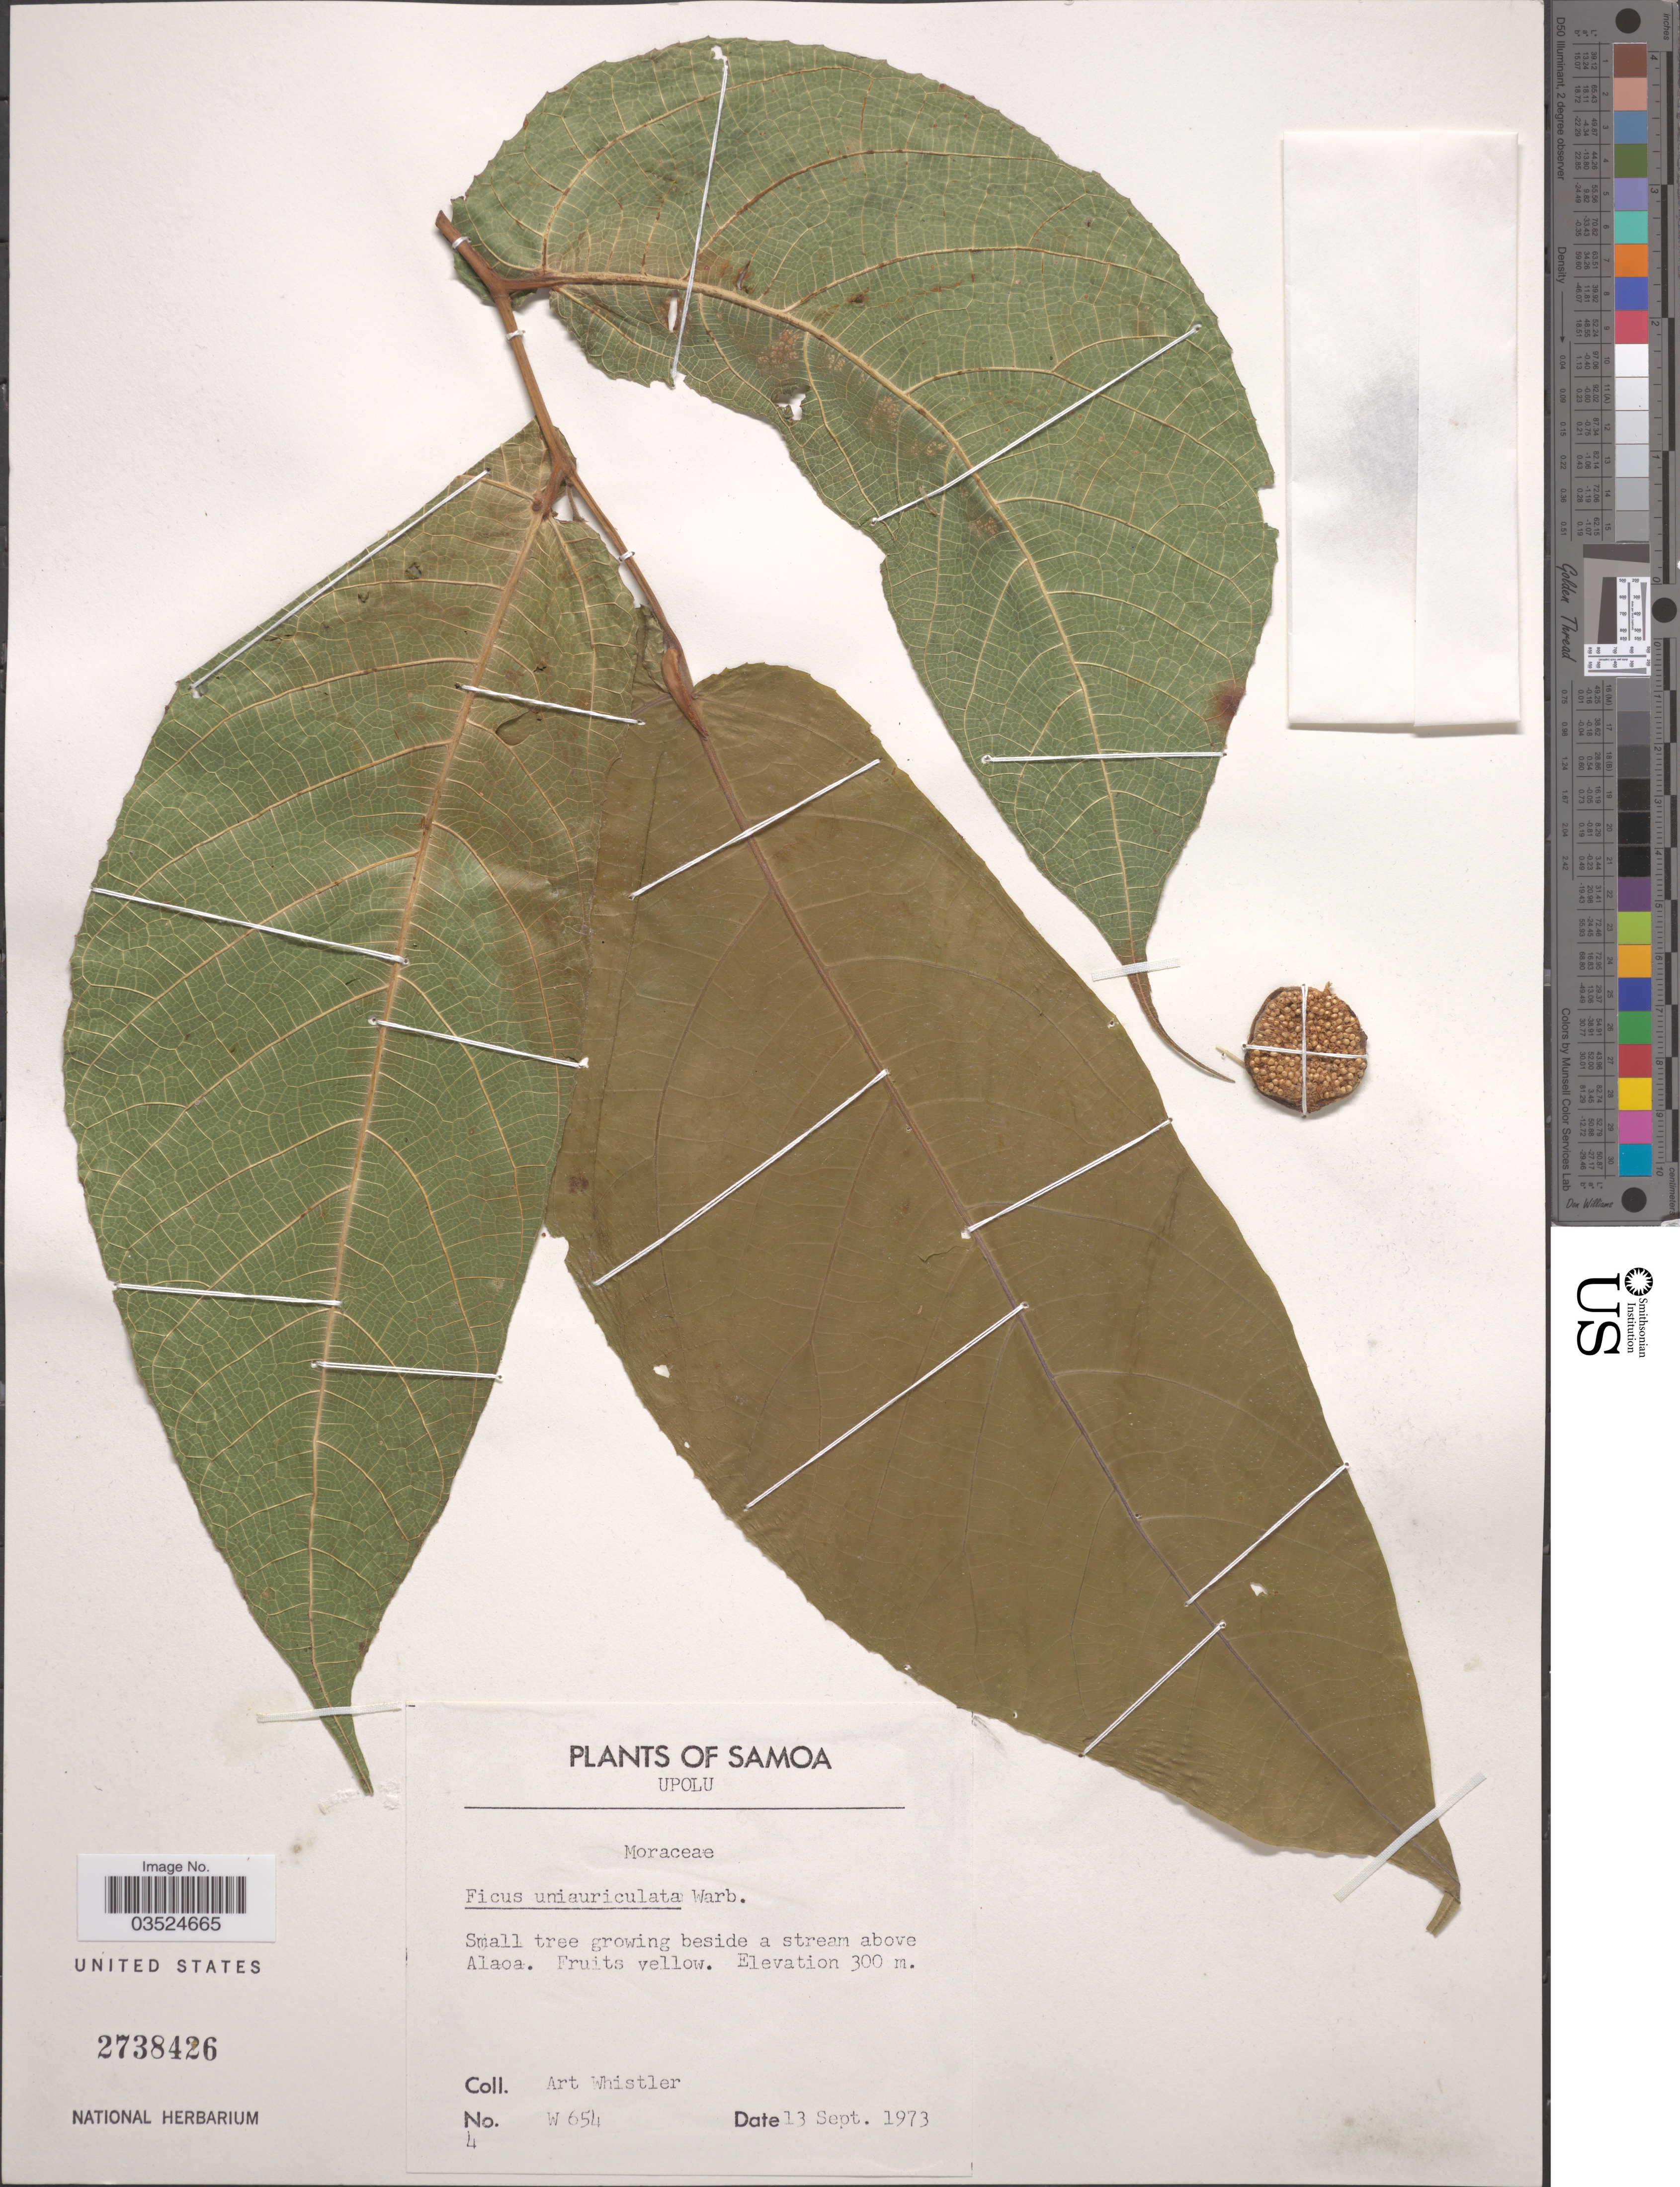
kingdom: Plantae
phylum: Tracheophyta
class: Magnoliopsida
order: Rosales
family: Moraceae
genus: Ficus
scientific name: Ficus uniauriculata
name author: Warb.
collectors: A. Whistler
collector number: W654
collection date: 1973-09-13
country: Samoa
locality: Samoa. Upolu. A stream above Alaoa.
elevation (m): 300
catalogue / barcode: US 2738426